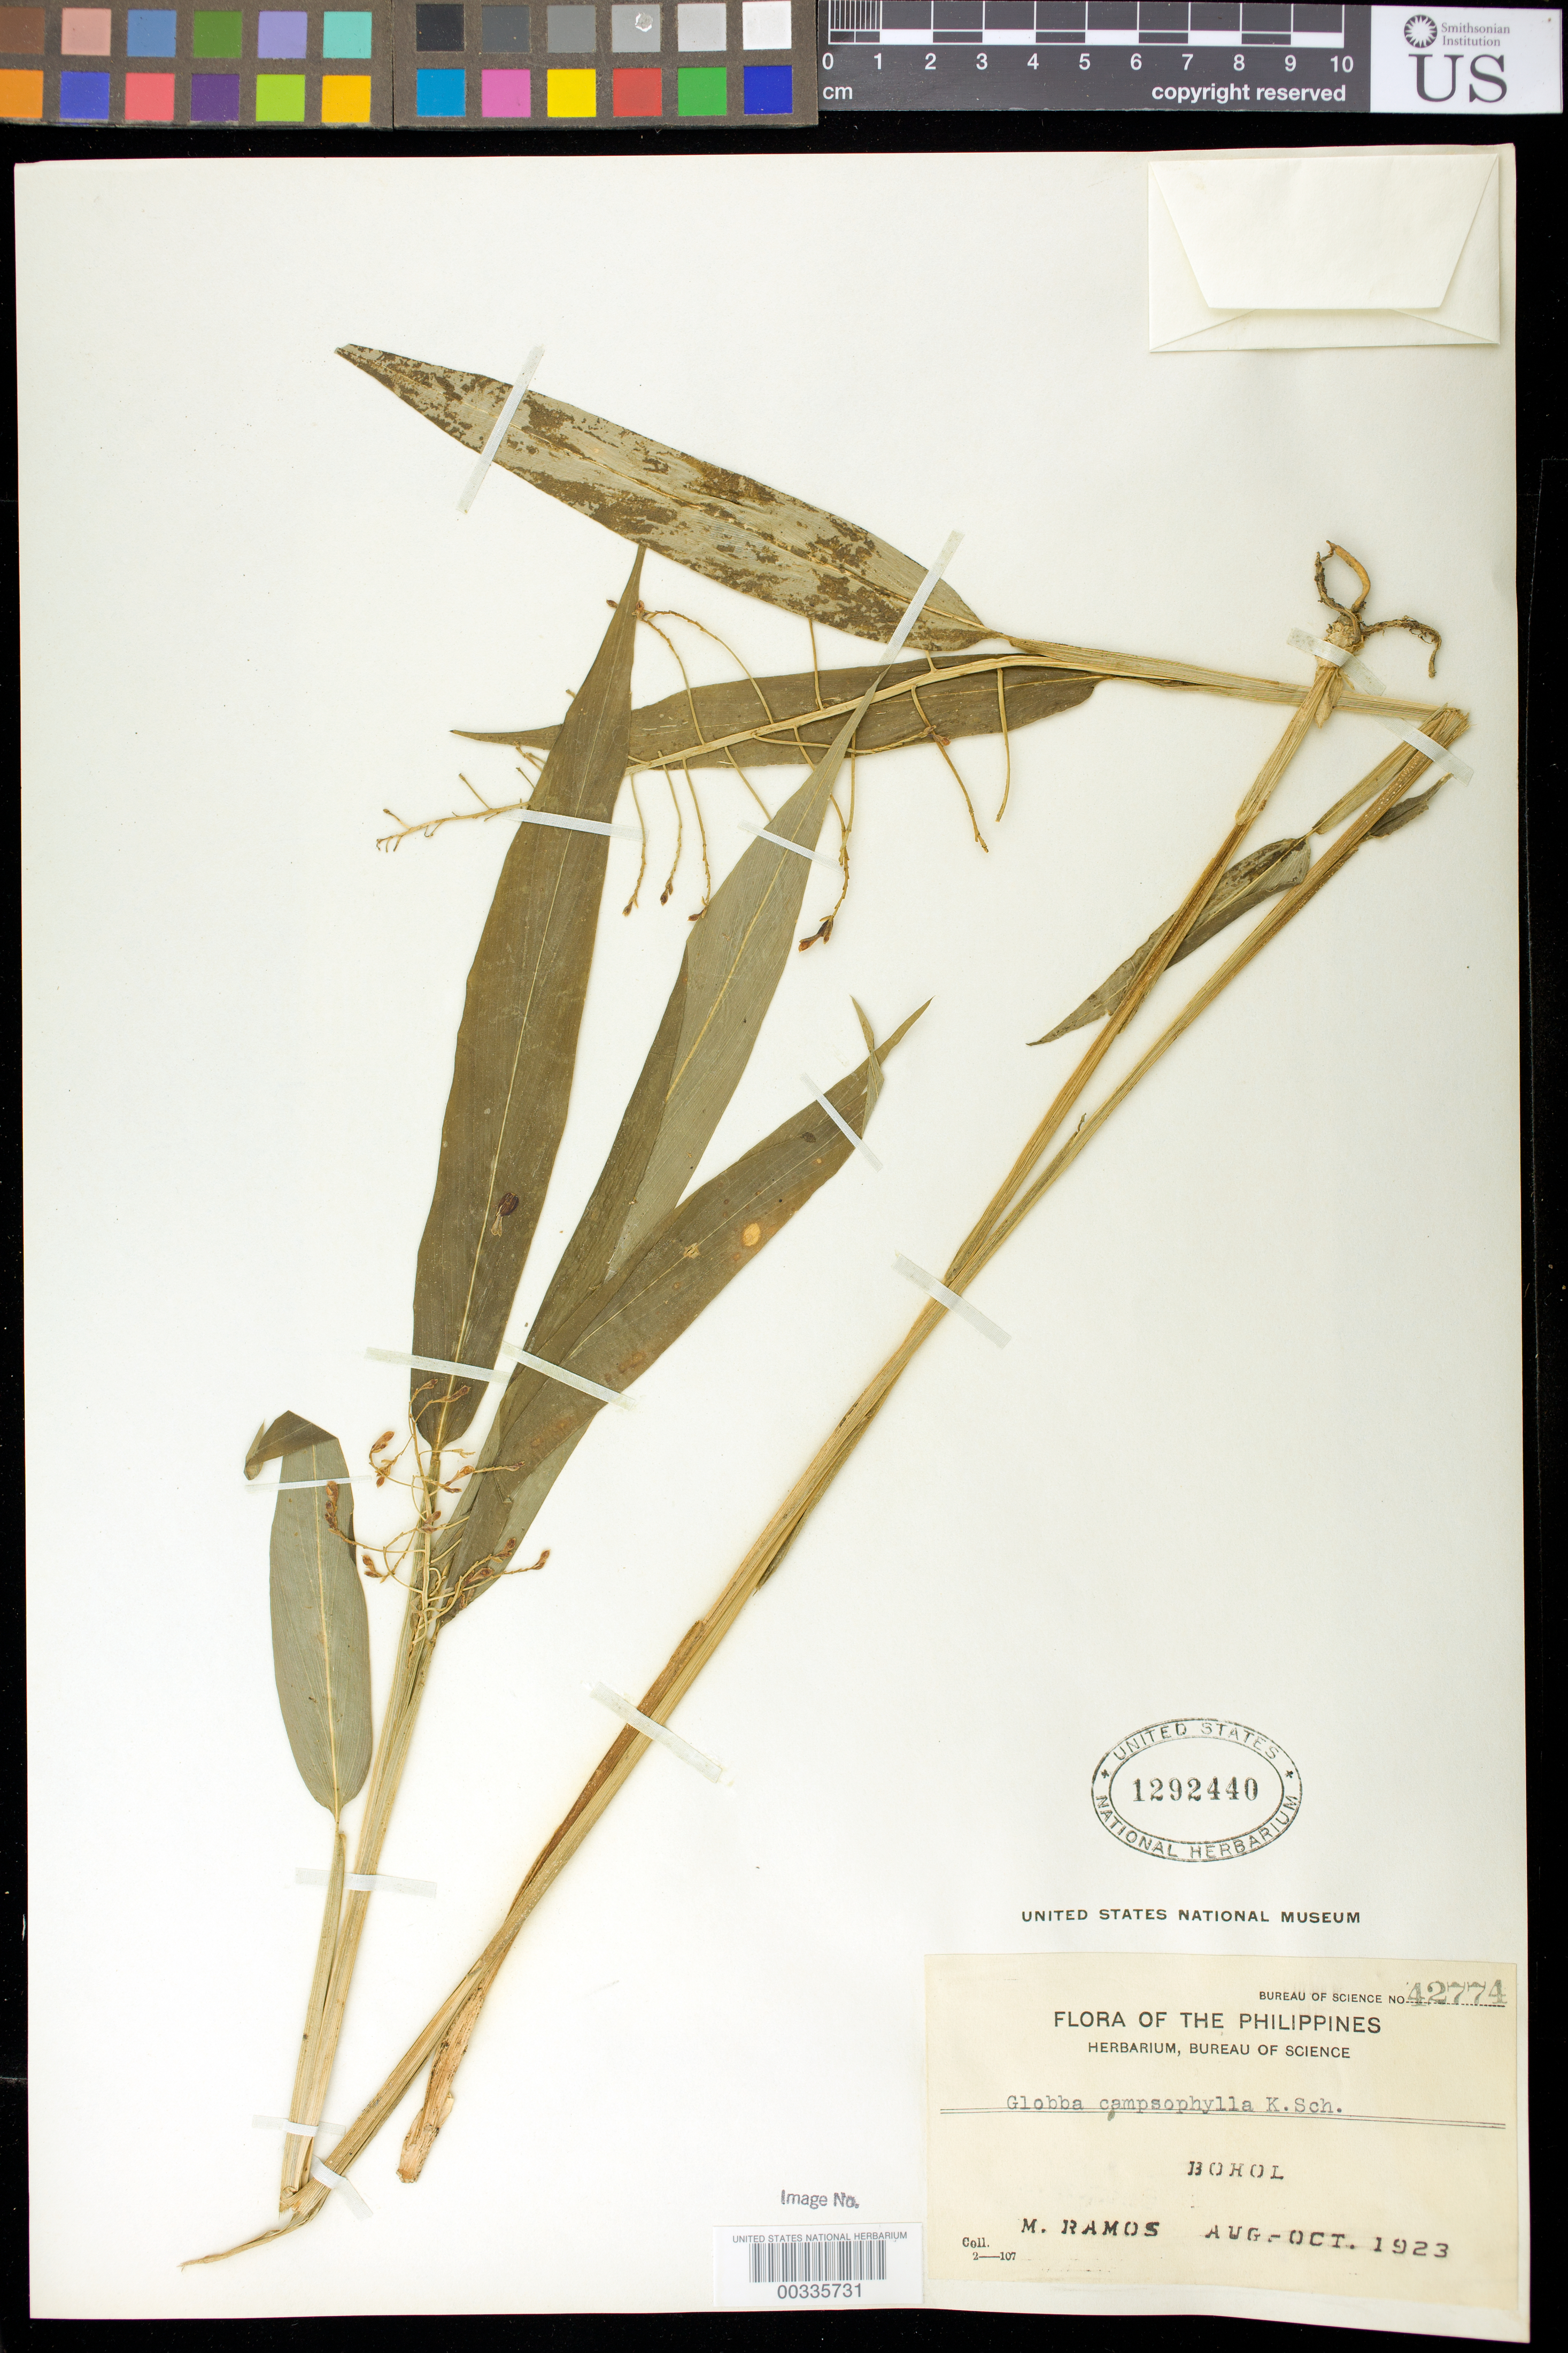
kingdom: Plantae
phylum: Tracheophyta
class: Liliopsida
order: Zingiberales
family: Zingiberaceae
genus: Globba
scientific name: Globba campsophylla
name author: K. Schum.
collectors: M. Ramos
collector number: Bur. Sci. 42774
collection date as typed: Aug 1923 to -- Oct 1923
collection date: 1923-08/1923-10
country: Philippines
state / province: Central Visayas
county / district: Bohol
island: Bohol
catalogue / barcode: US 1292440